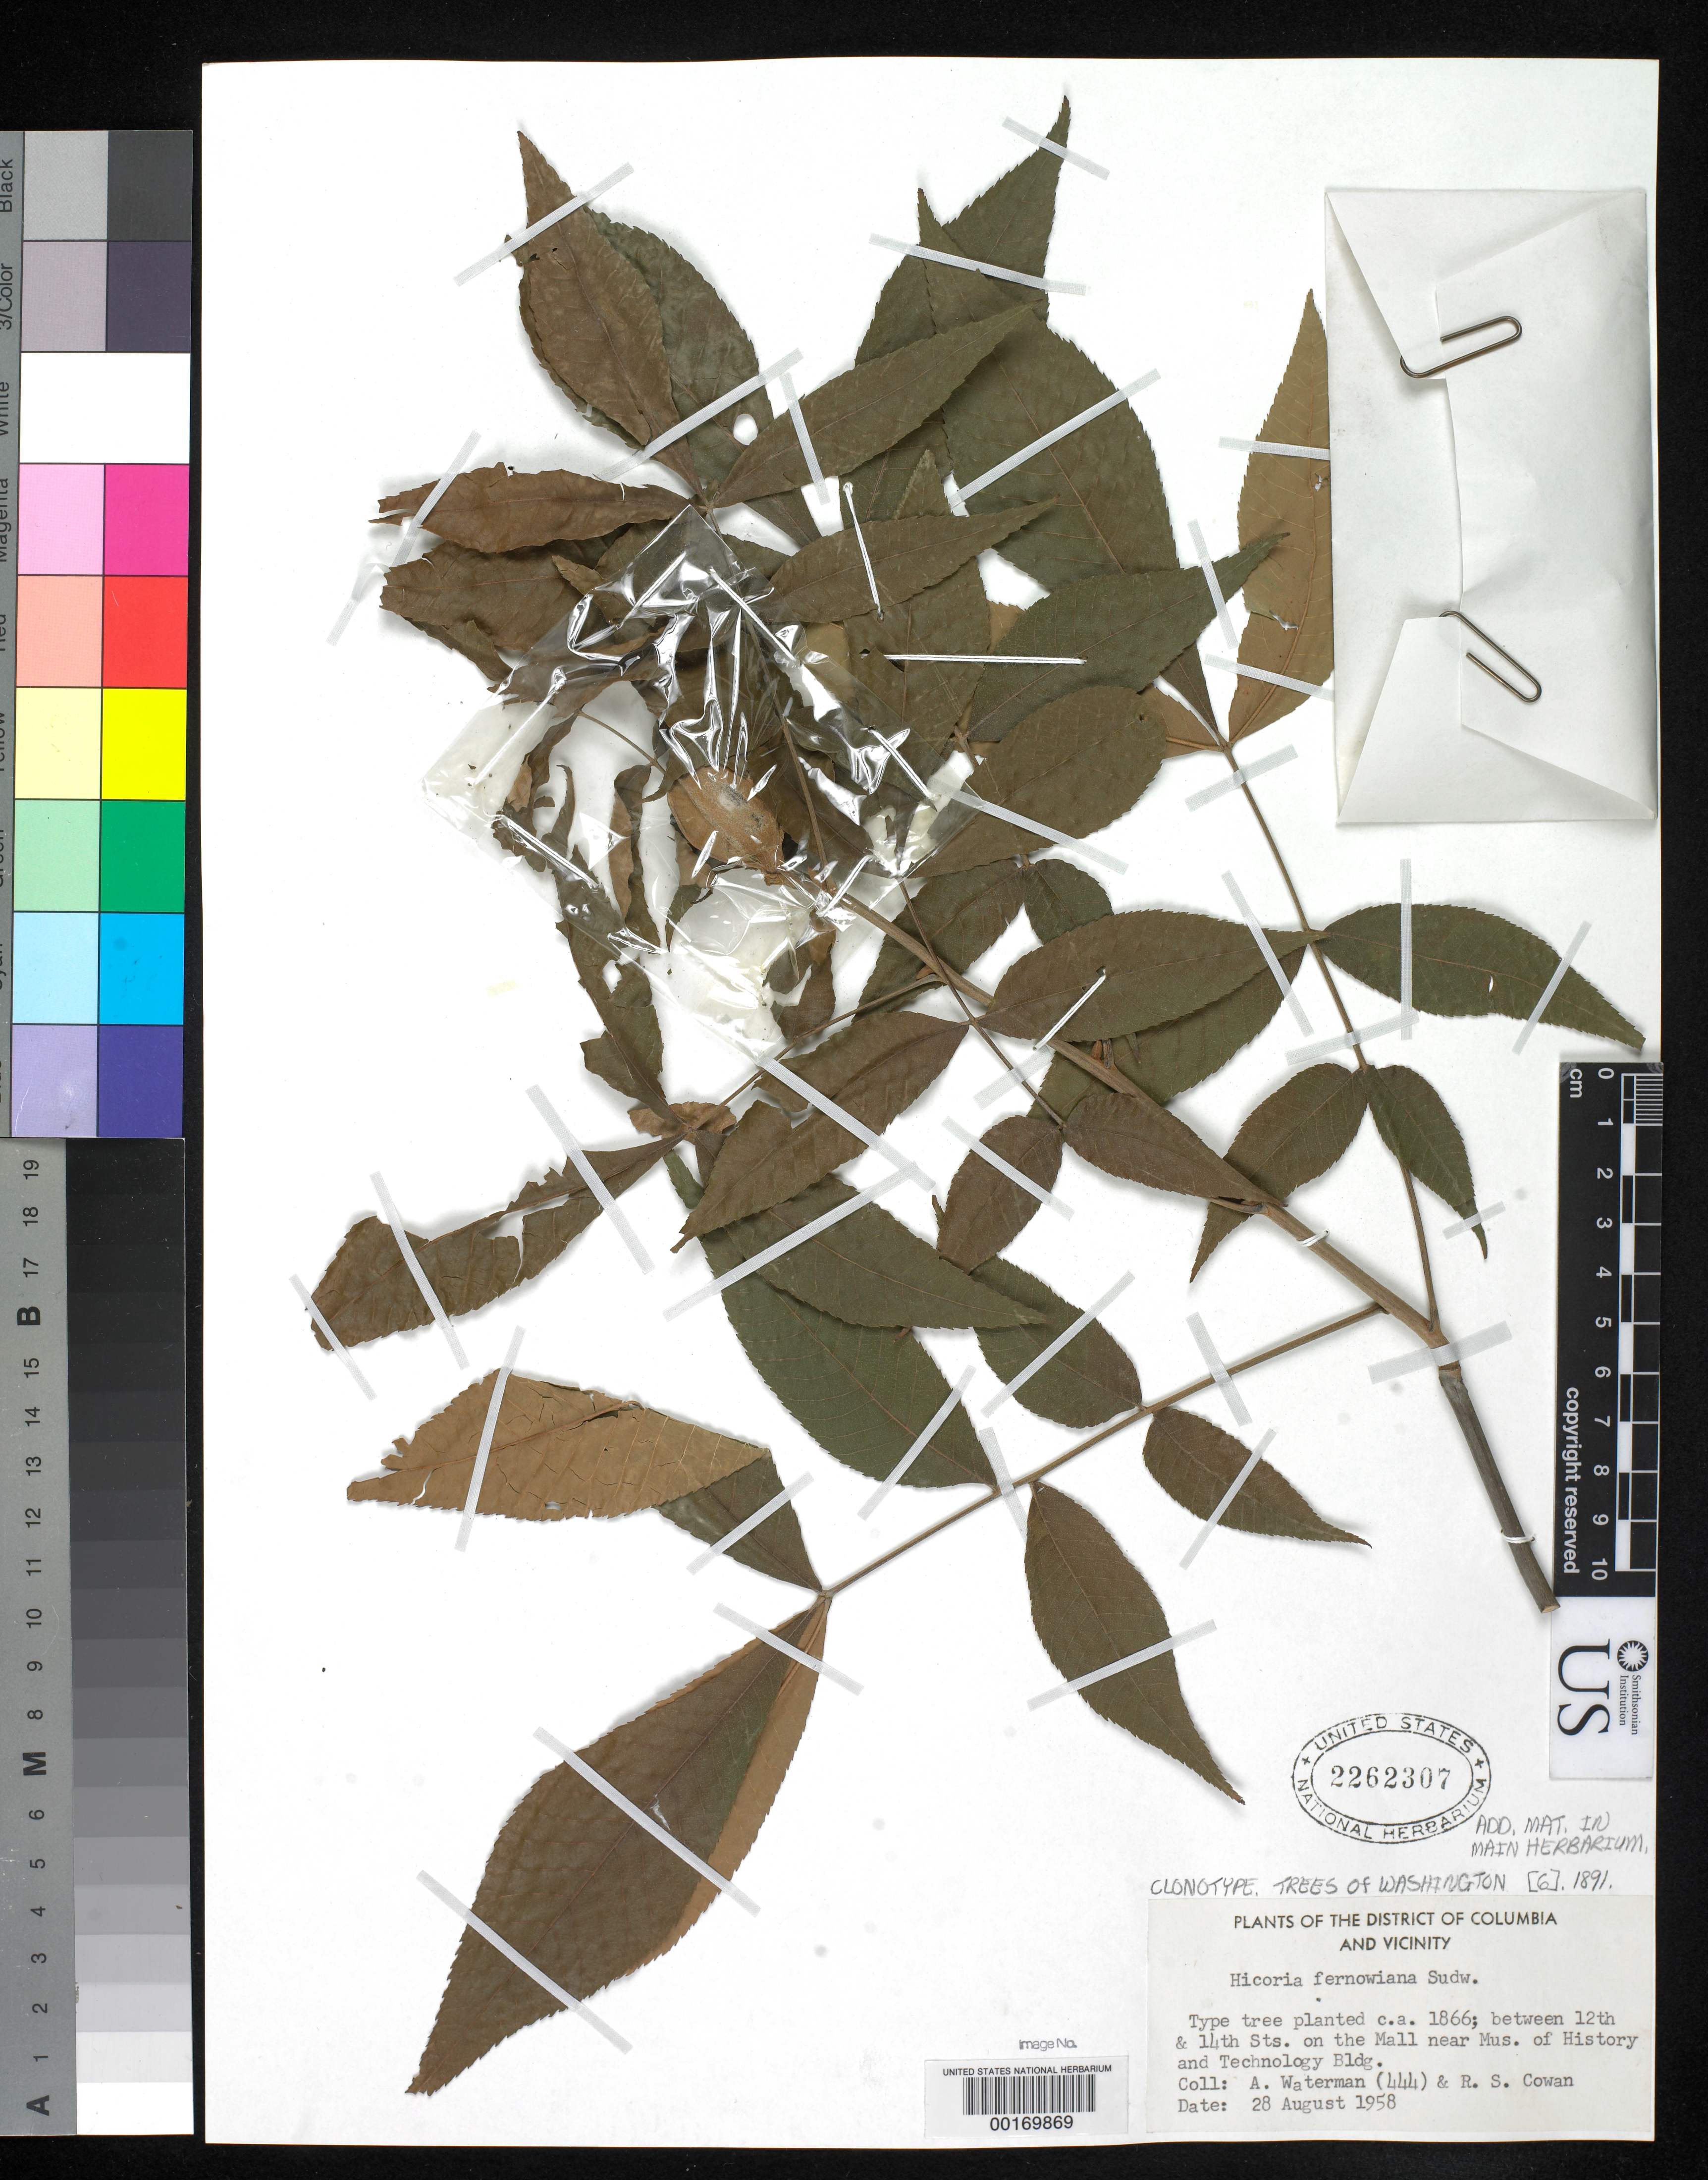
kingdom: Plantae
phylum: Tracheophyta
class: Magnoliopsida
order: Fagales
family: Juglandaceae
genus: Hicoria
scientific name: Hicoria fernowiana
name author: Sudw.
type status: Type Material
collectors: A. Waterman & R. S. Cowan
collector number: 444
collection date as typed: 28 Aug 1958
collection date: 1958-08-28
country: United States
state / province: District of Columbia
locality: Between 12th and 14th streets on mall near Museum of History and Technology.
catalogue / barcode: US 2262307